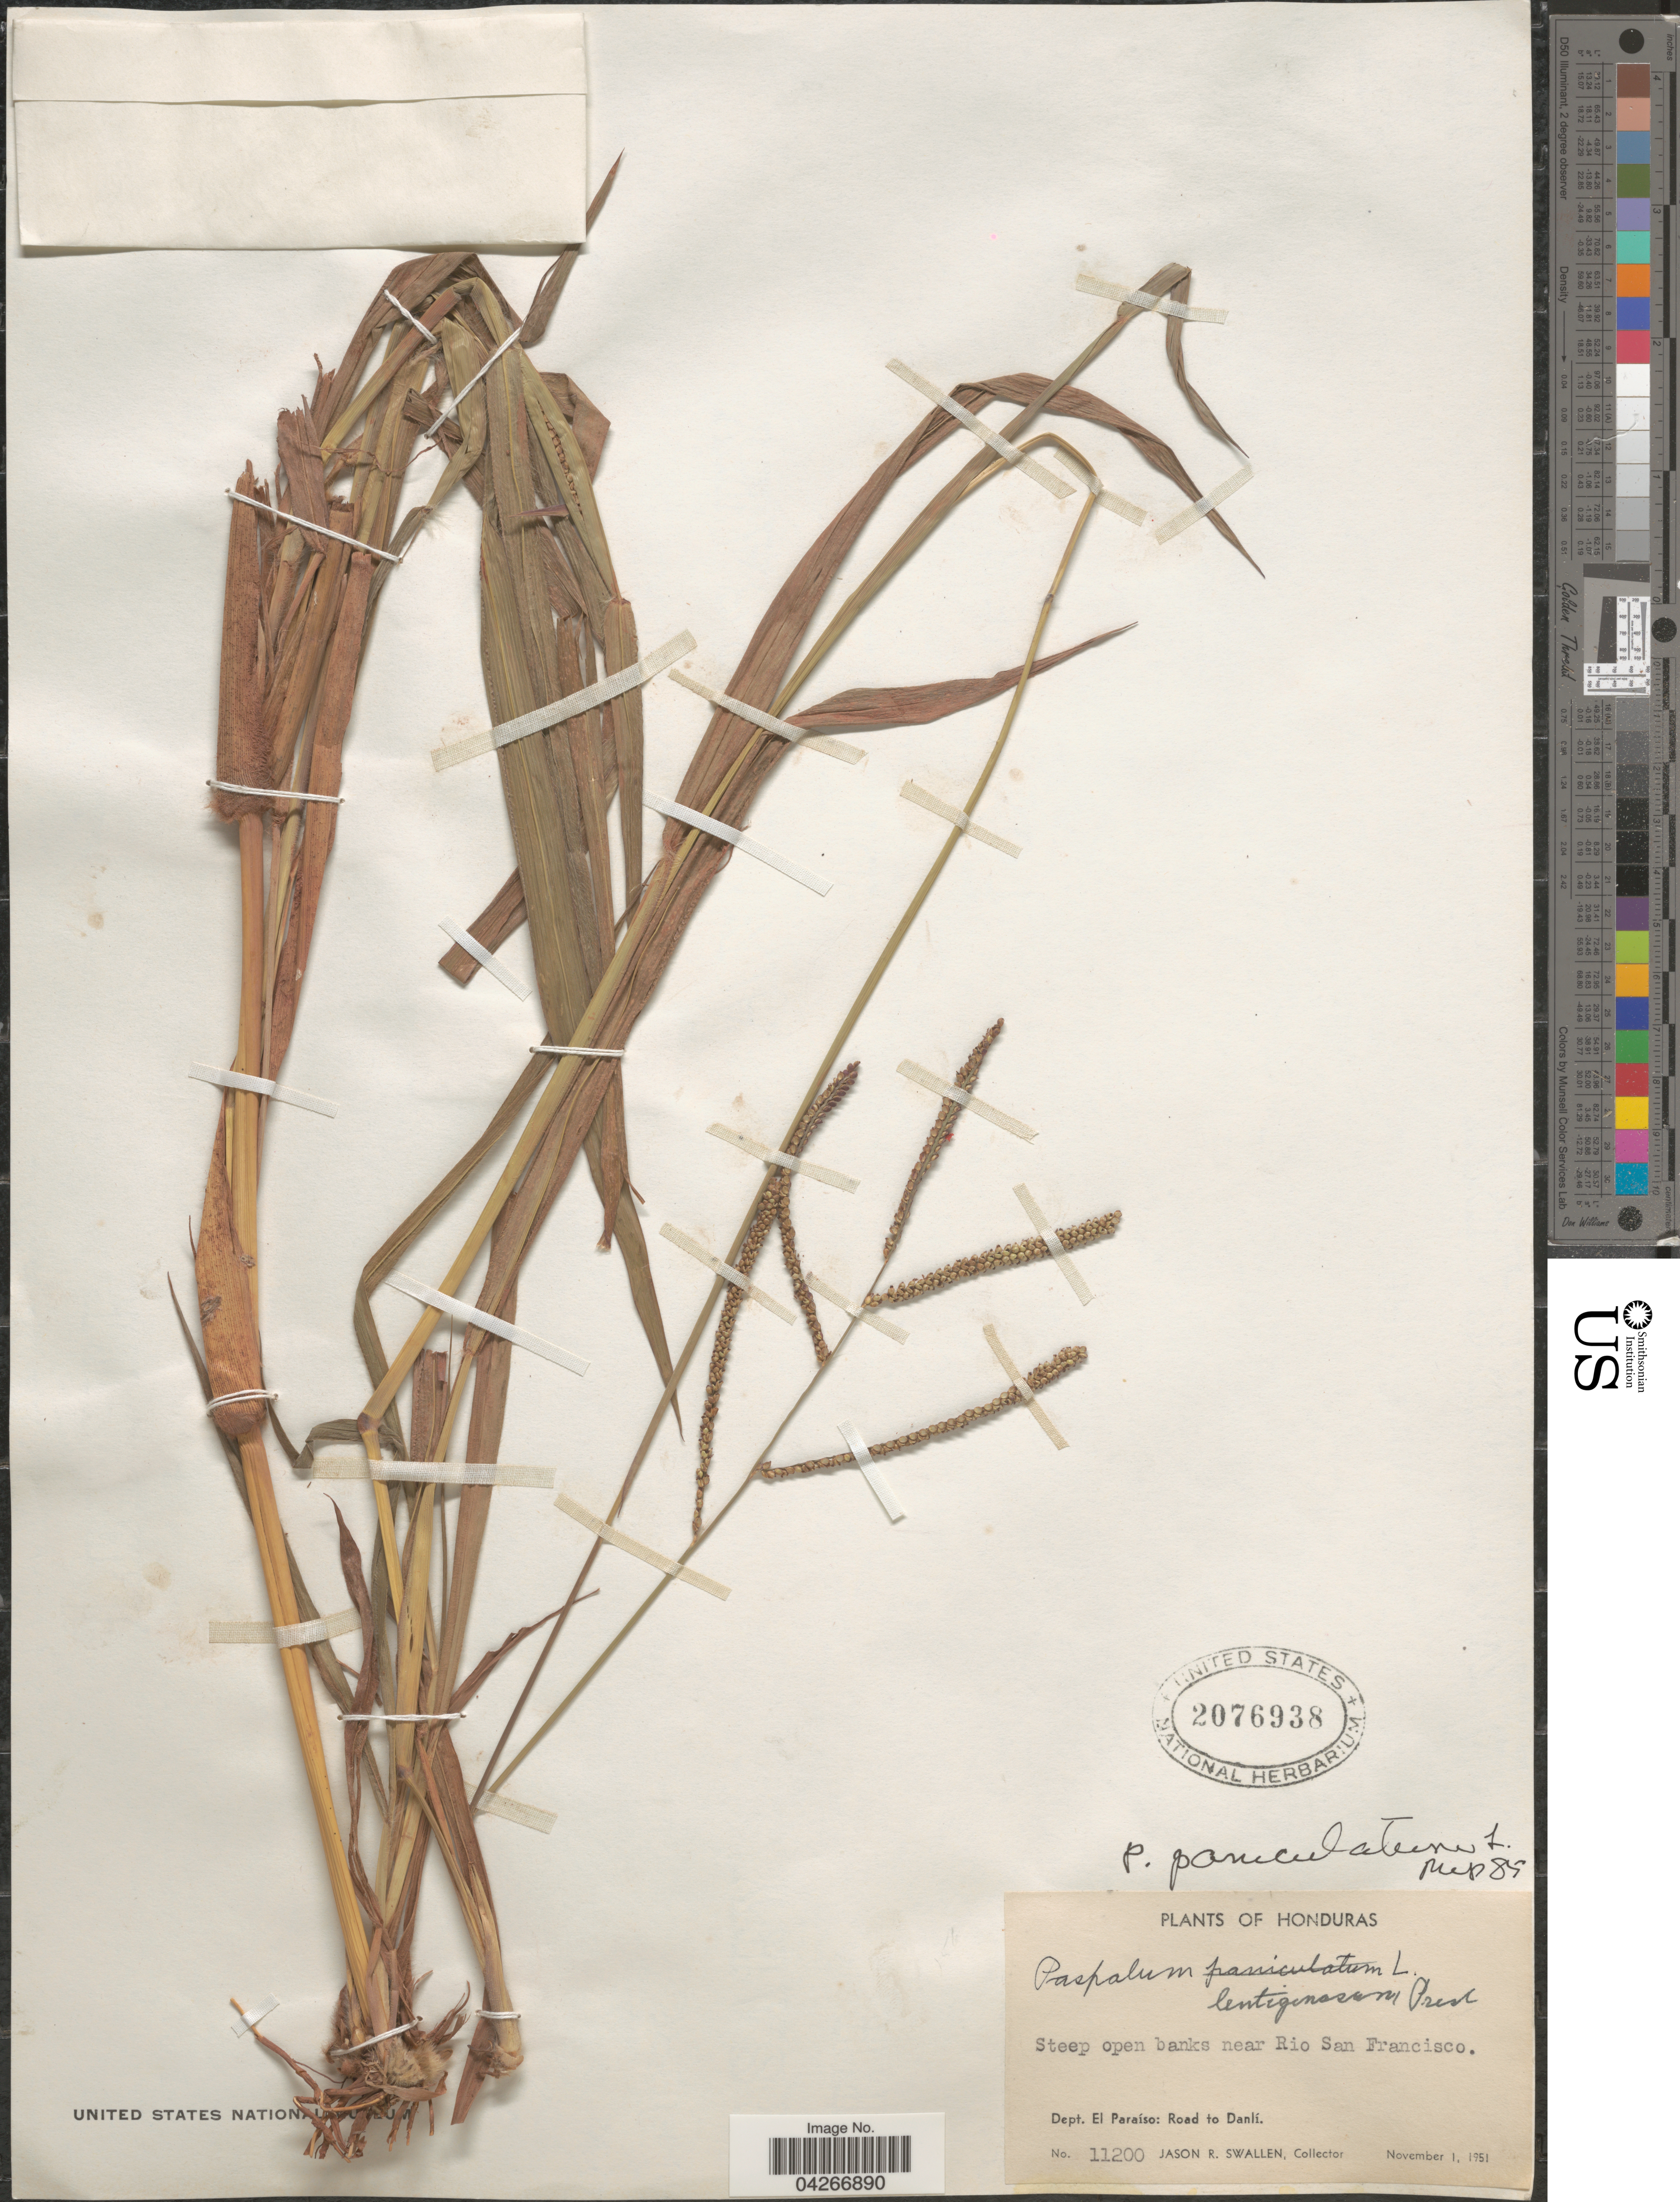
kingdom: Plantae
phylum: Tracheophyta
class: Liliopsida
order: Poales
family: Poaceae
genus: Paspalum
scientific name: Paspalum paniculatum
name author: L.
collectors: J. R. Swallen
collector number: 11200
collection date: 1951-11-01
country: Honduras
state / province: El Paraiso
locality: Steep open banks near Rio San Francisco. Dept. El Paraíso: Road to Danlí.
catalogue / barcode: US 2076938